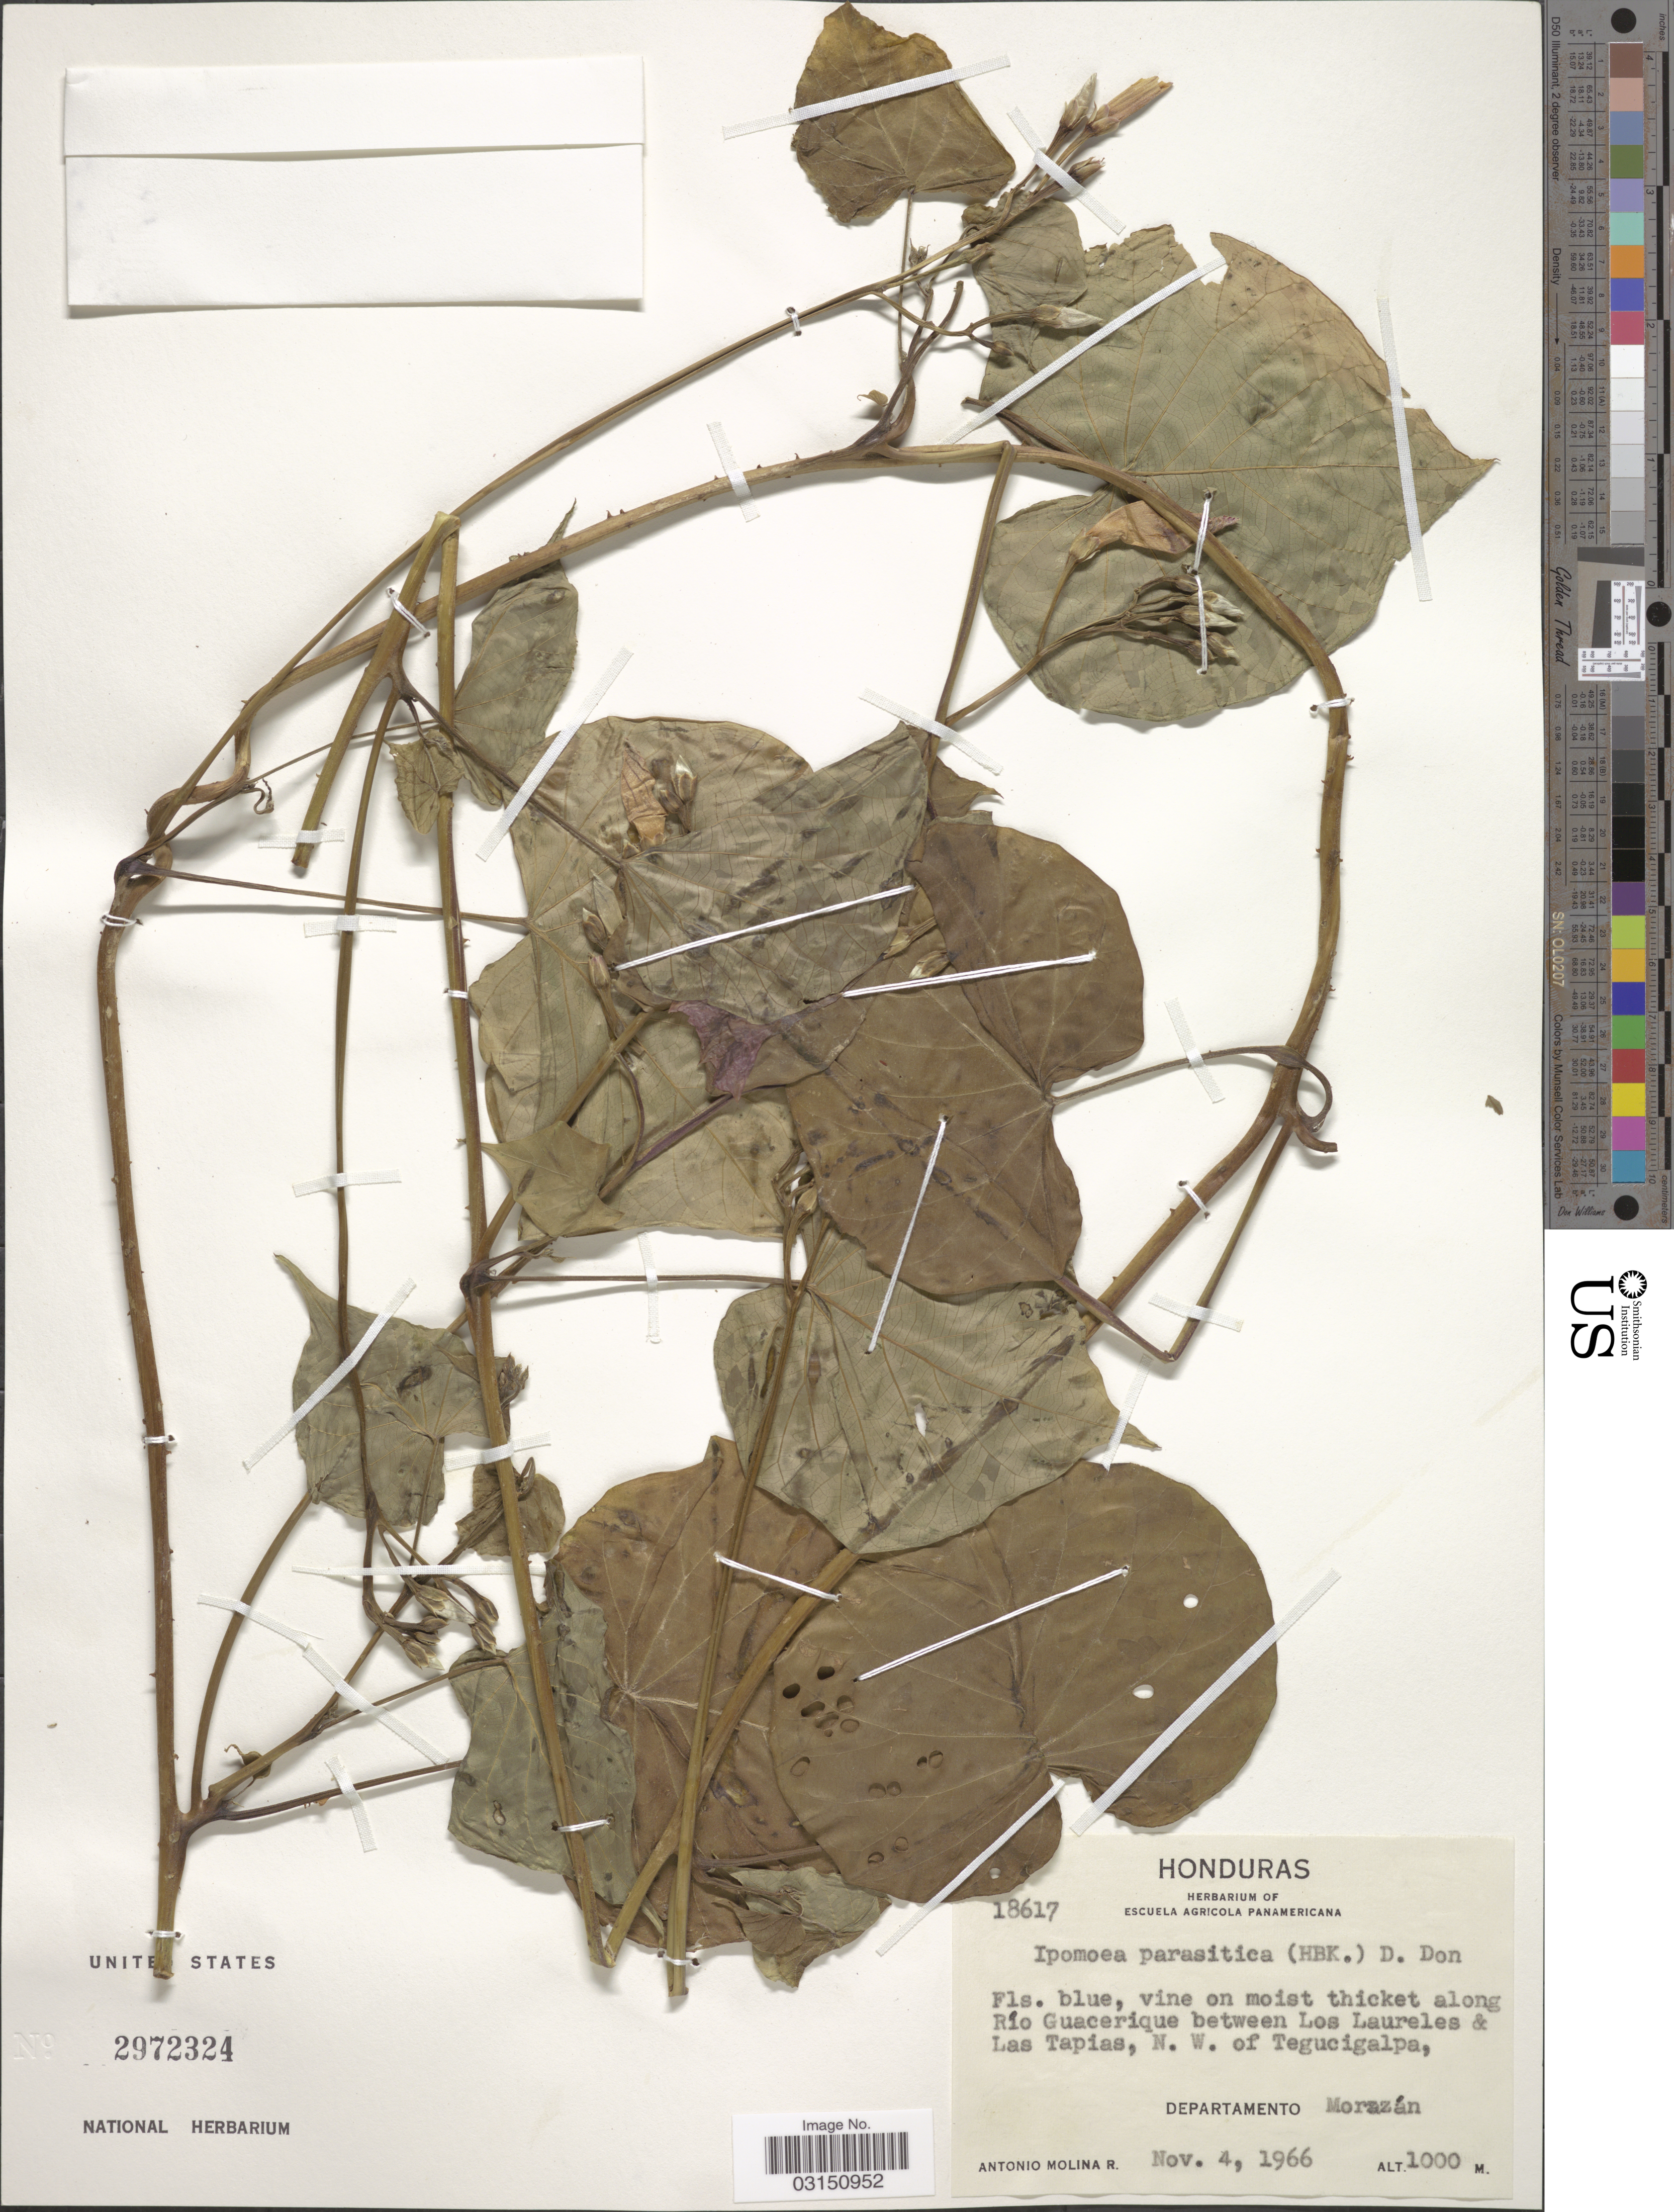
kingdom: Plantae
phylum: Tracheophyta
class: Magnoliopsida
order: Solanales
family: Convolvulaceae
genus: Ipomoea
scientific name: Ipomoea parasitica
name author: (Kunth) G. Don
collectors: A. Molina R.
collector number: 18617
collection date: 1966-11-04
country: Honduras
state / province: Fco. Morazán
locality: Along Río Guacerique between Los Laureles & Las Tapias, N.W. of Tegucigalpa, Departamento Morazán.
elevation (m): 1000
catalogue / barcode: US 2972324